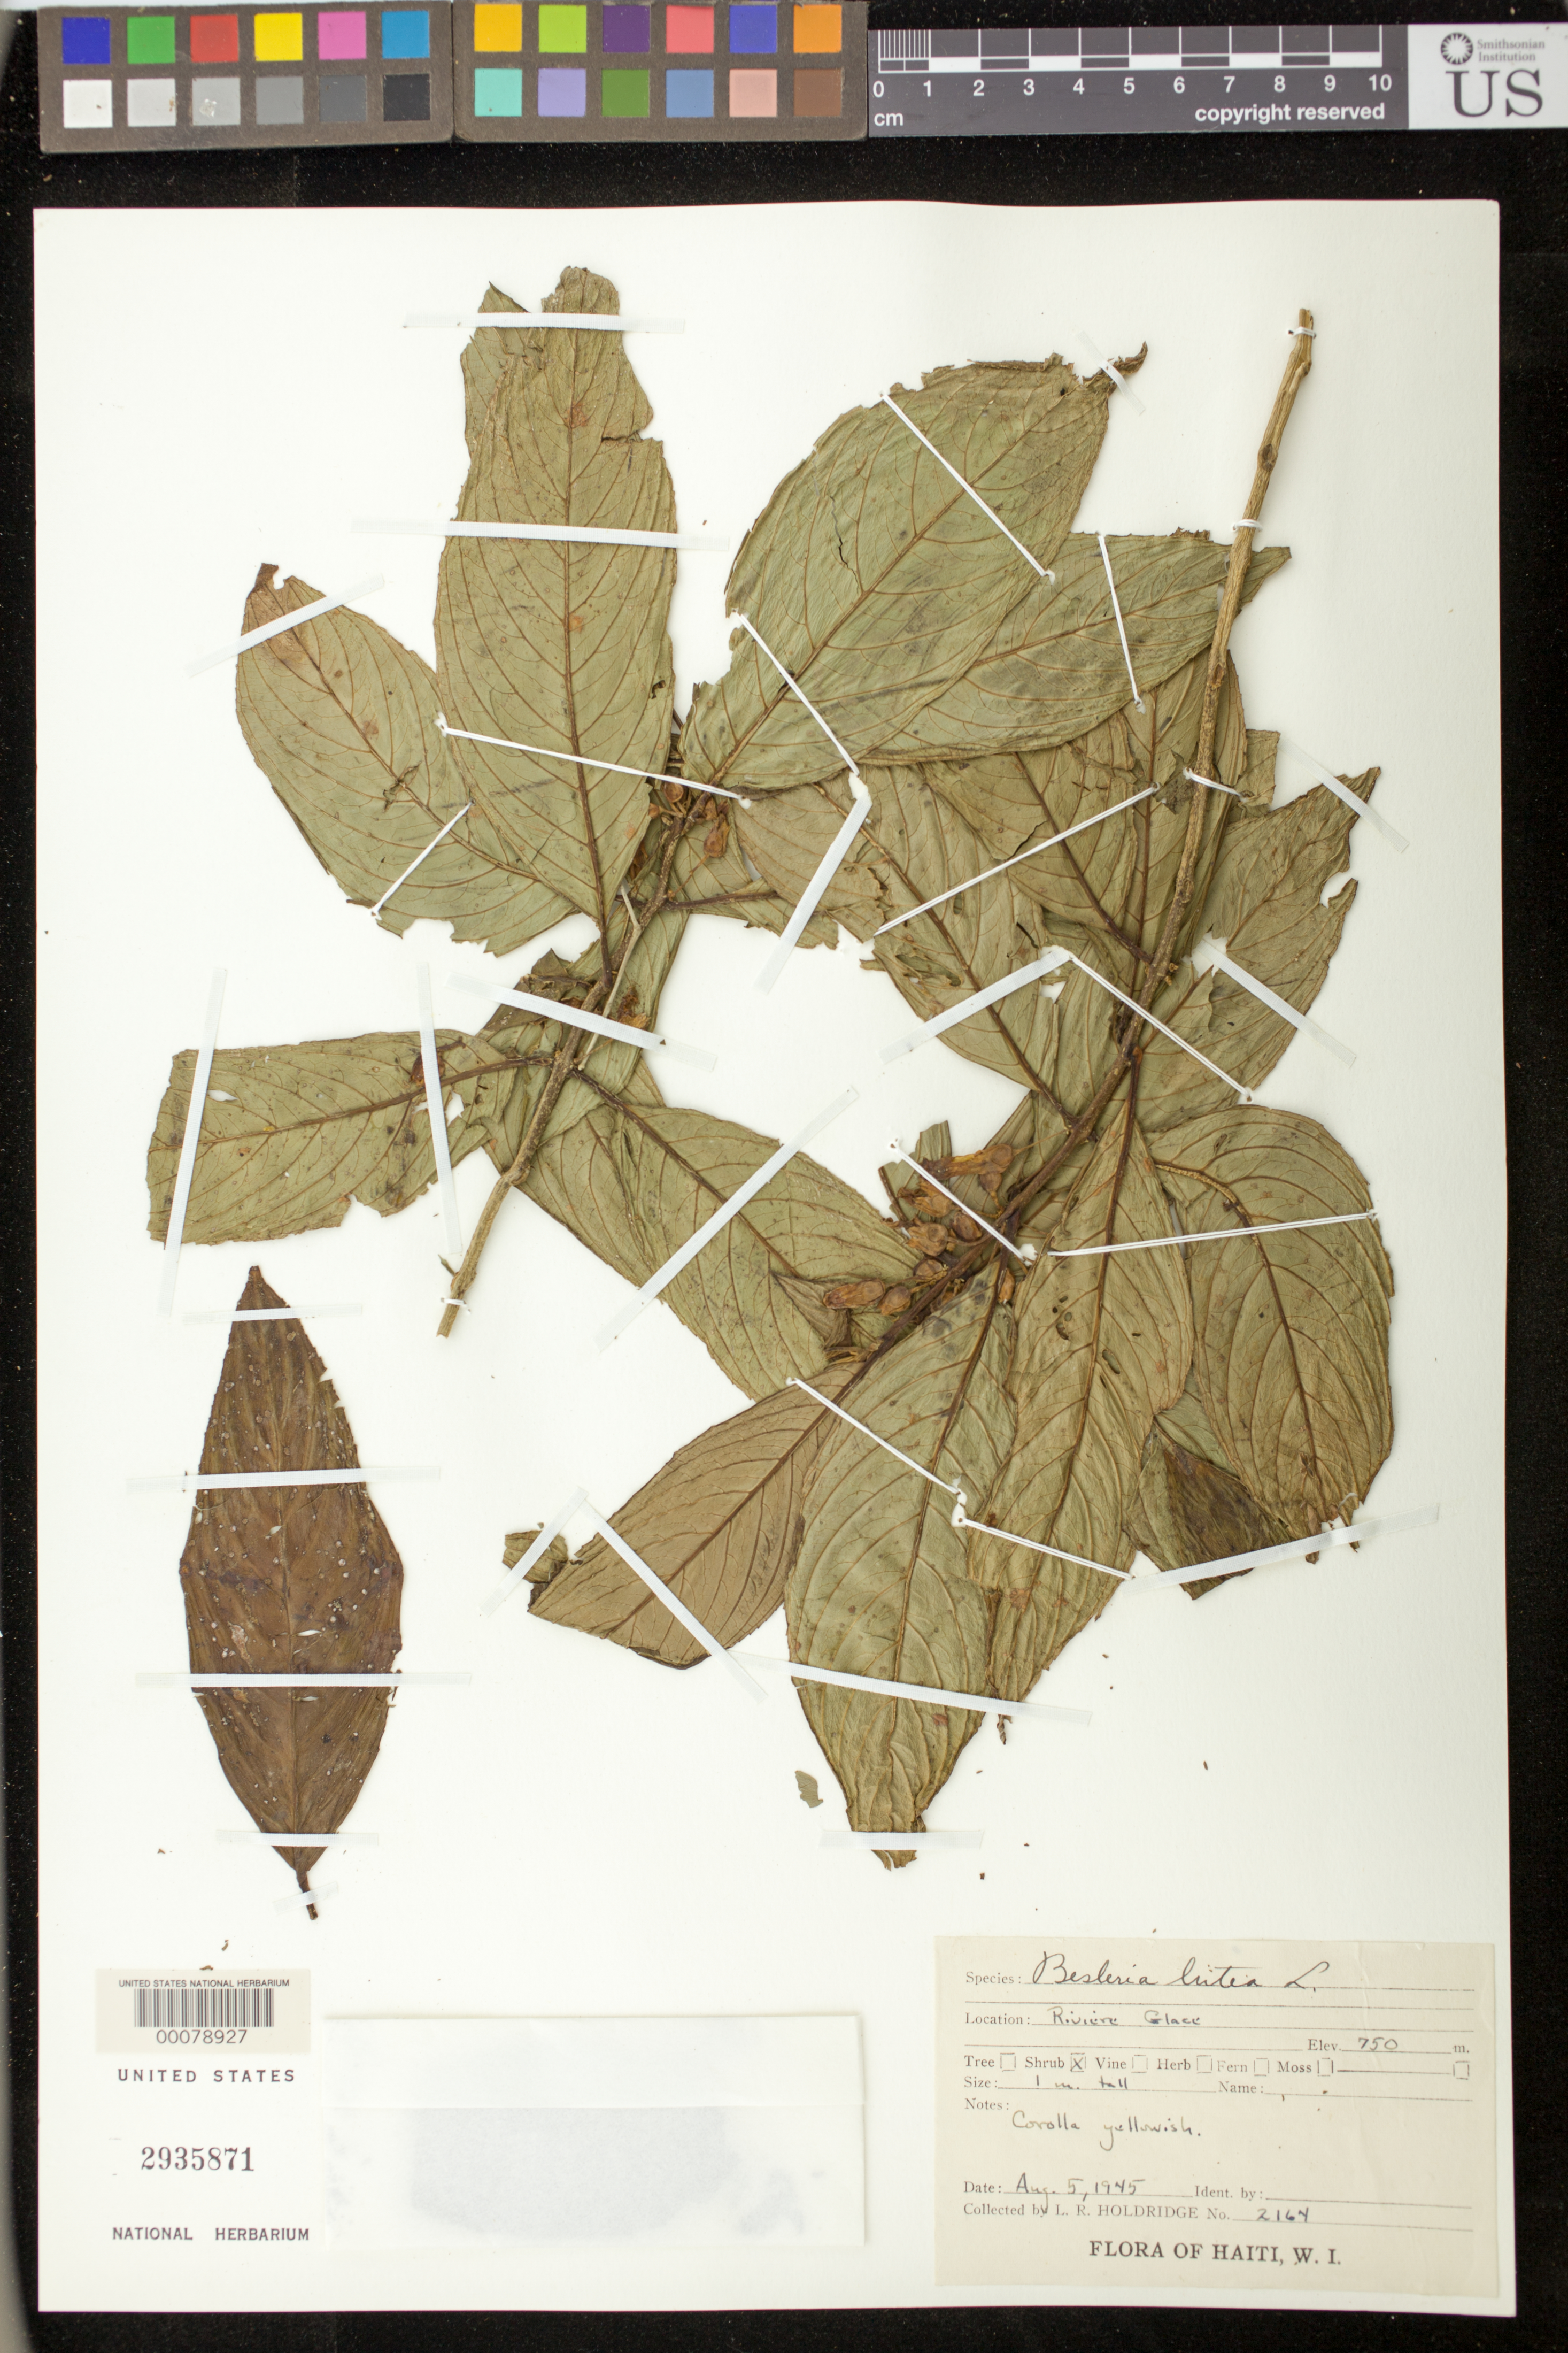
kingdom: Plantae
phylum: Tracheophyta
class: Magnoliopsida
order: Lamiales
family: Gesneriaceae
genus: Besleria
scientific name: Besleria lutea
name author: Sessé & Moc.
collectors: L. Holdridge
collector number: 2164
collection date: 1945-08-05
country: Haiti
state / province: Grand'Anse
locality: Riviere Glace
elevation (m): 750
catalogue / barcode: US 2935871